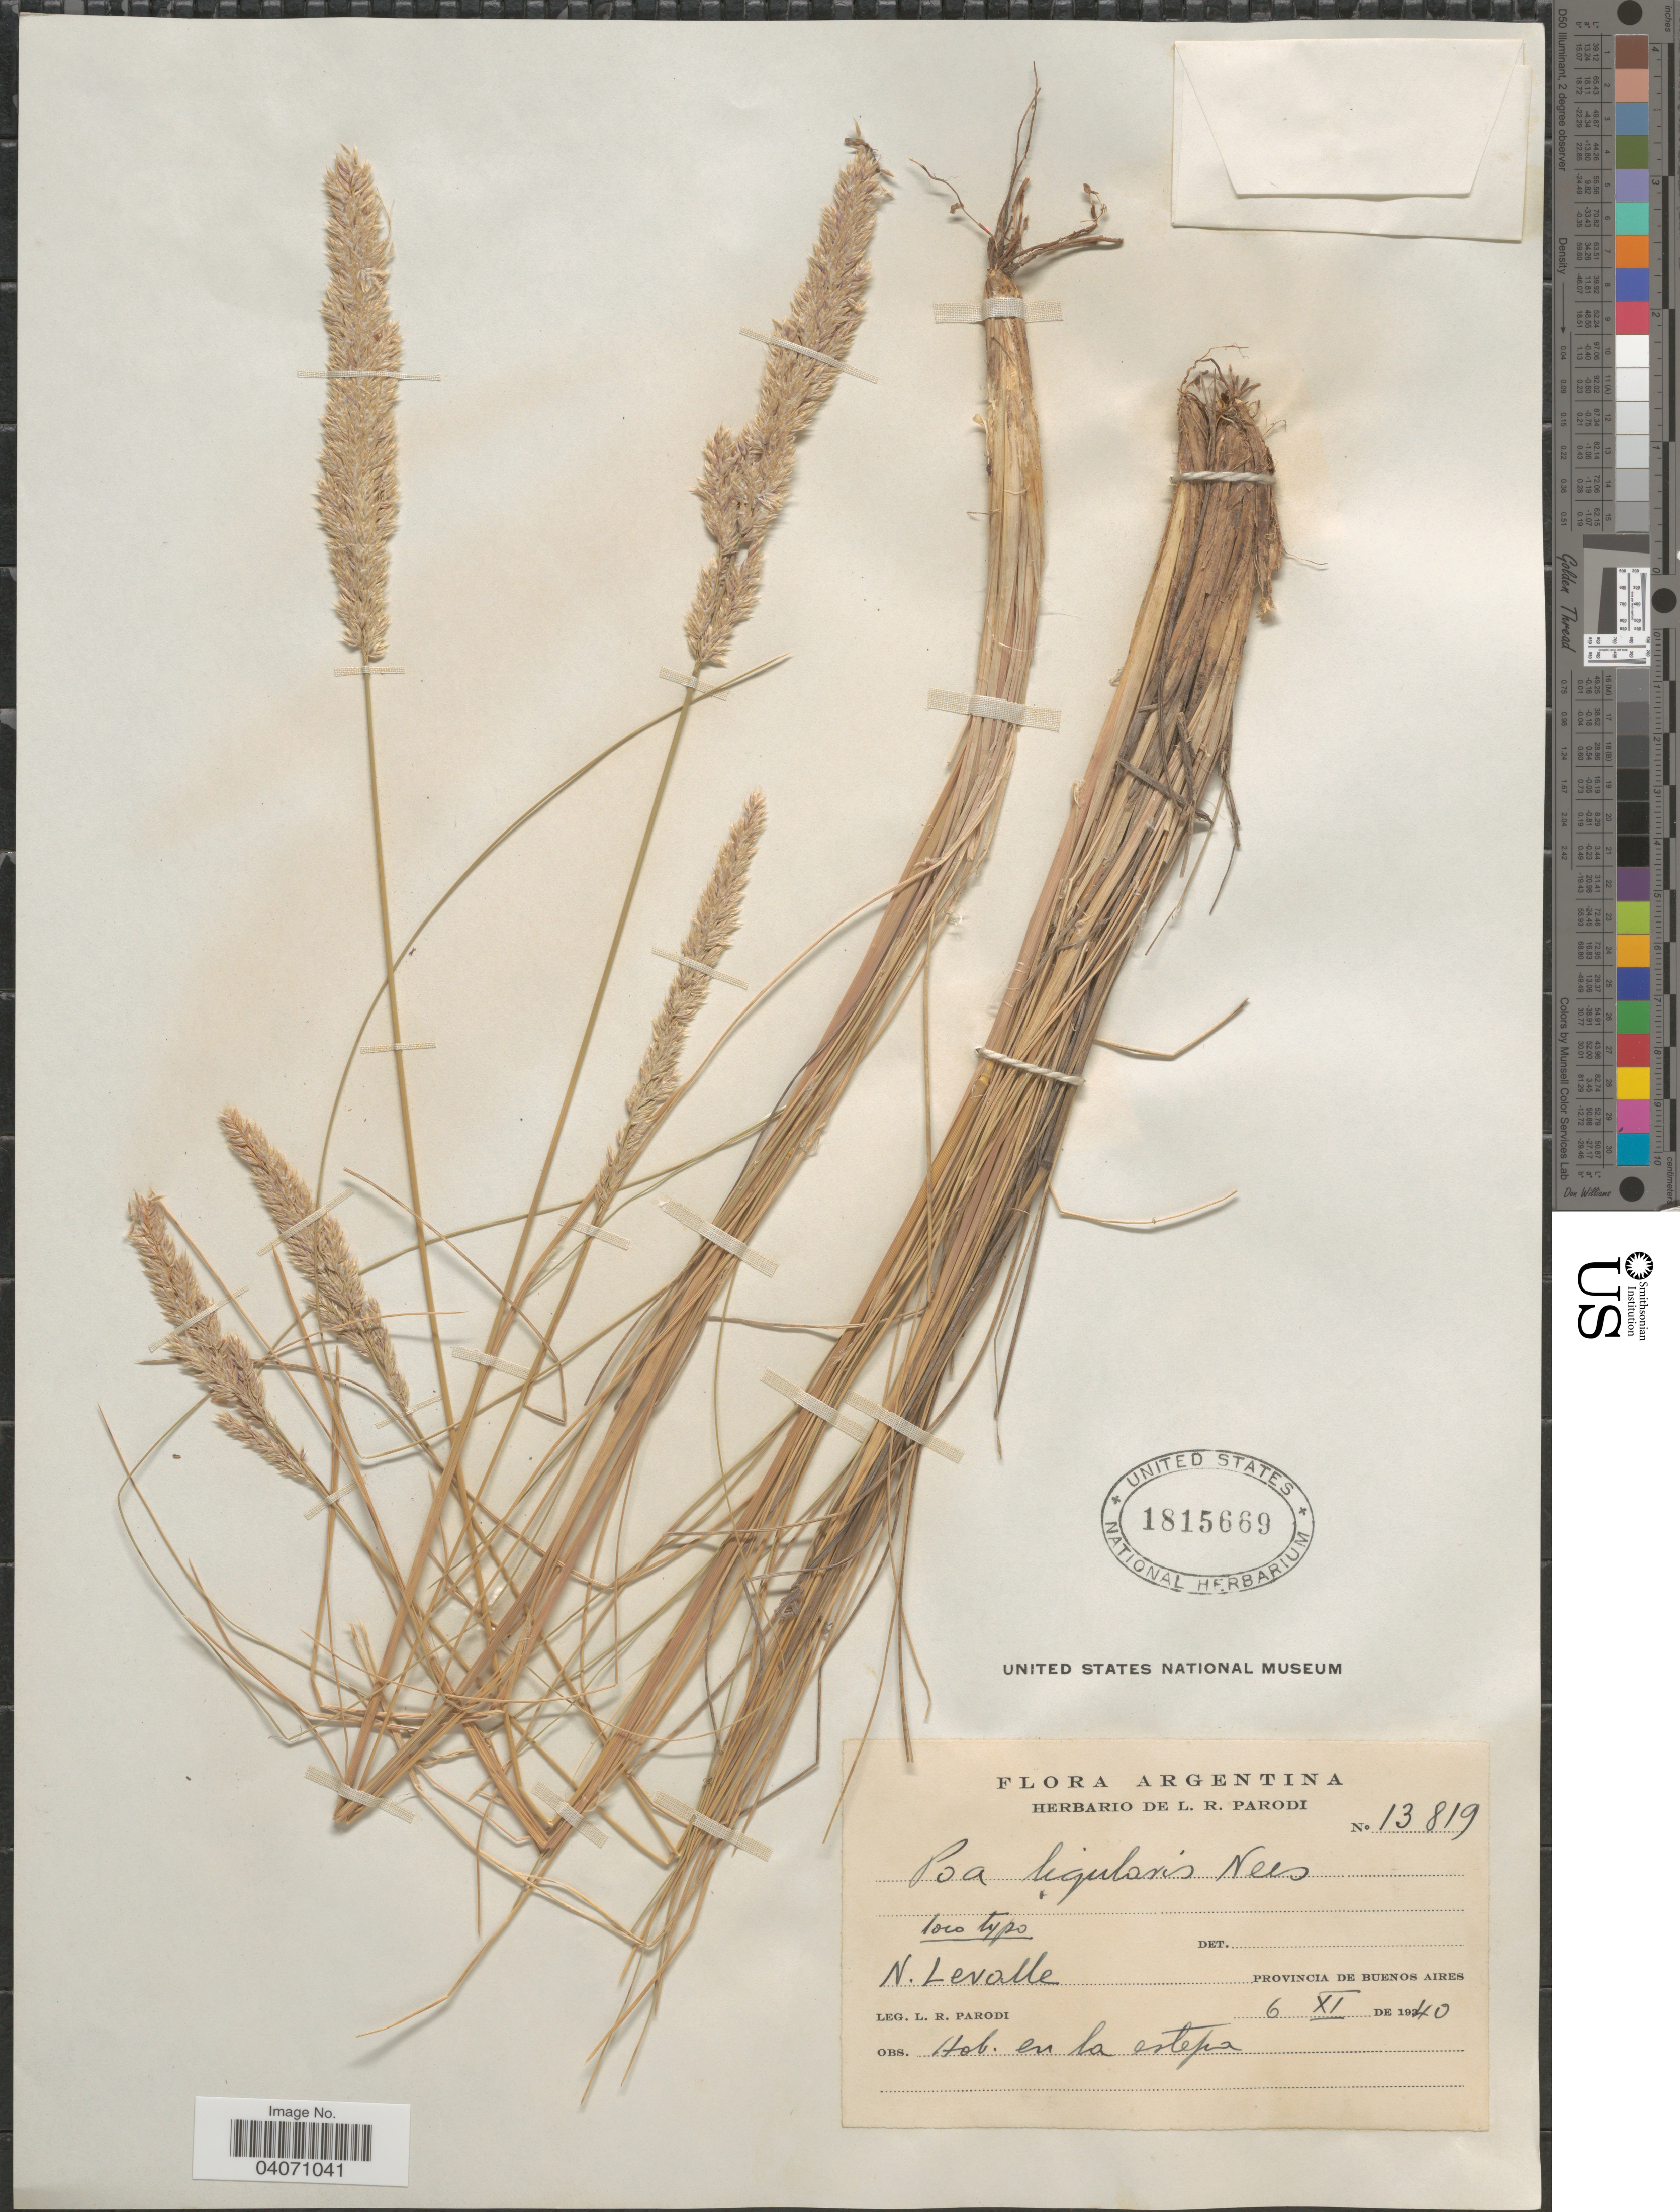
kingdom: Plantae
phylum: Tracheophyta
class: Liliopsida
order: Poales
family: Poaceae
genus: Poa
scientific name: Poa ligularis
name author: Nees ex Steud.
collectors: L. R. Parodi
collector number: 13819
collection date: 1940-11-06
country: Argentina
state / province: Buenos Aires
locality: N. Levalle. En la estepa.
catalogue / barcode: US 1815669